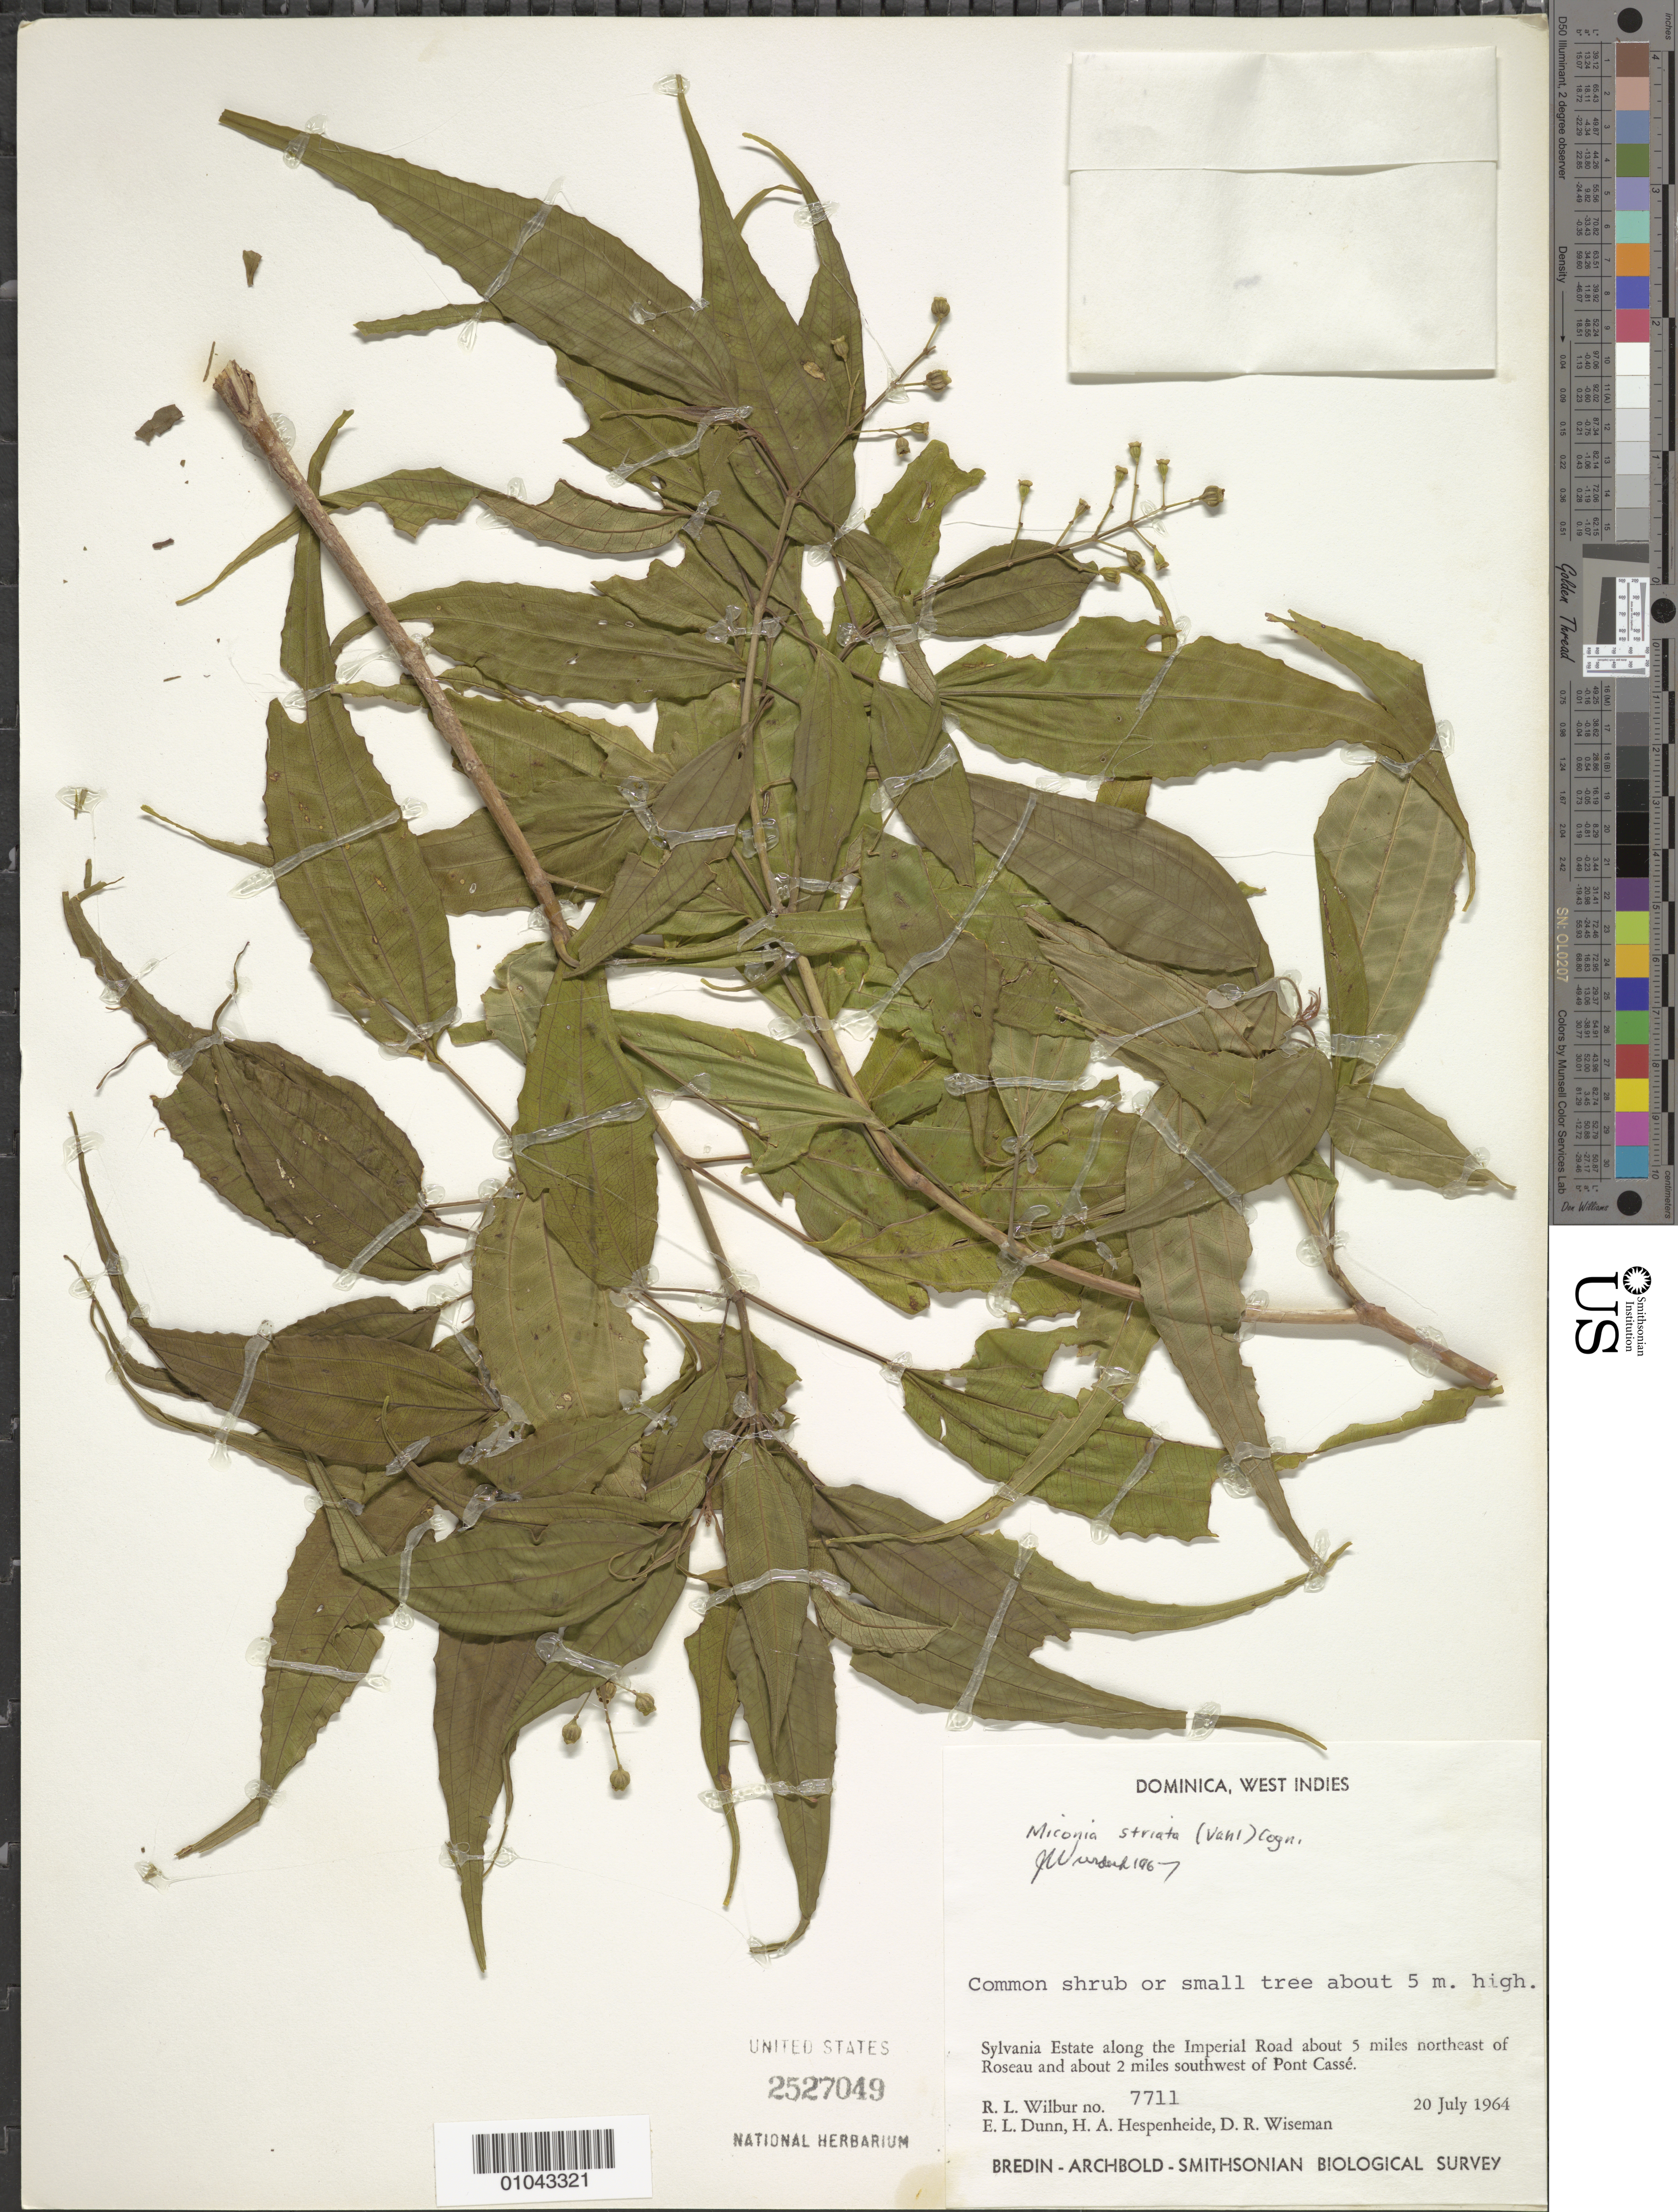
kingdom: Plantae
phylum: Tracheophyta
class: Magnoliopsida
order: Myrtales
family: Melastomataceae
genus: Miconia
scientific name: Miconia striata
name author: (Vahl) Cogn.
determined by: Wurdack, John J., (US), US (UNITED STATES)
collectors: R. L. Wilbur, E. Dunn, H. A. Hespenheide & D. R. Wiseman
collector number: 7711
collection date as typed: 20 Jul 1964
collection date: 1964-07-20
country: Dominica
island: Dominica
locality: Sylvania Estate along the Imperial Road about 5 miles NE of Roseau and about 2 miles SW of Pont Cassé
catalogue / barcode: US 2527049